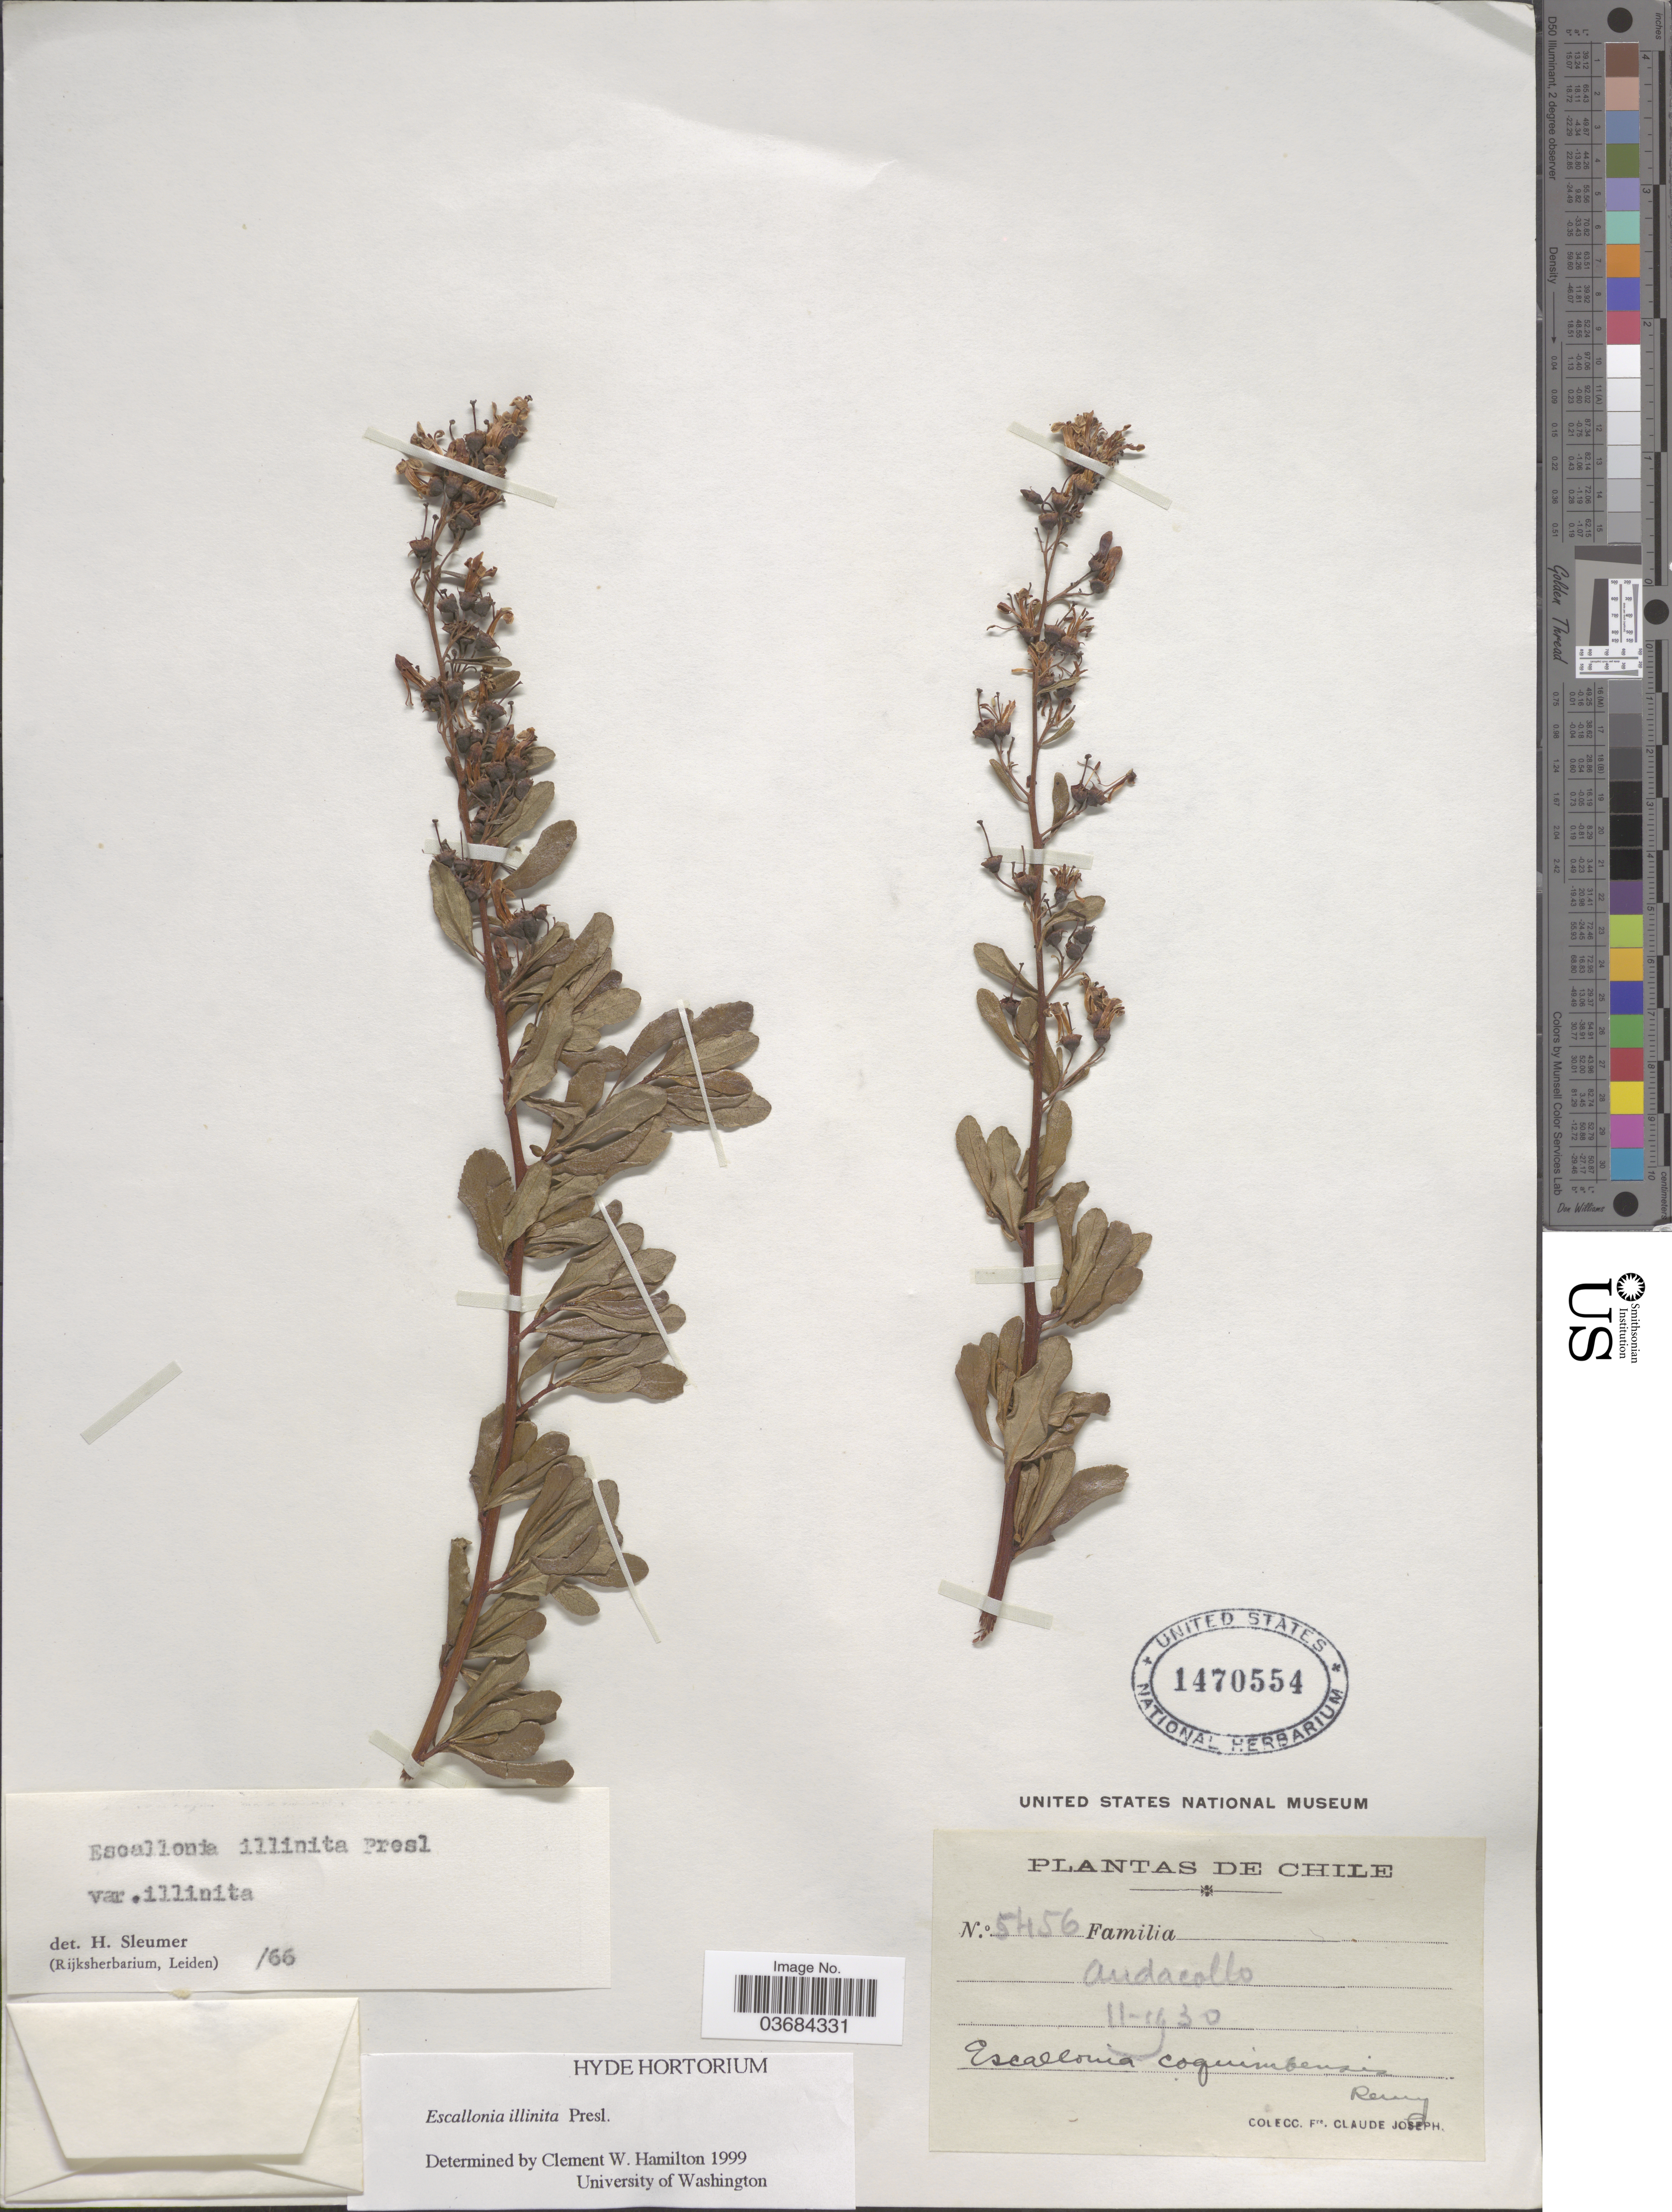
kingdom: Plantae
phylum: Tracheophyta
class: Magnoliopsida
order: Escalloniales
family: Escalloniaceae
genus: Escallonia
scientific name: Escallonia illinita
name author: C. Presl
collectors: Bro. Claude-Joseph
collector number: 5456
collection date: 1930-11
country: Chile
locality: Andacollo.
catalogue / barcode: US 1470554